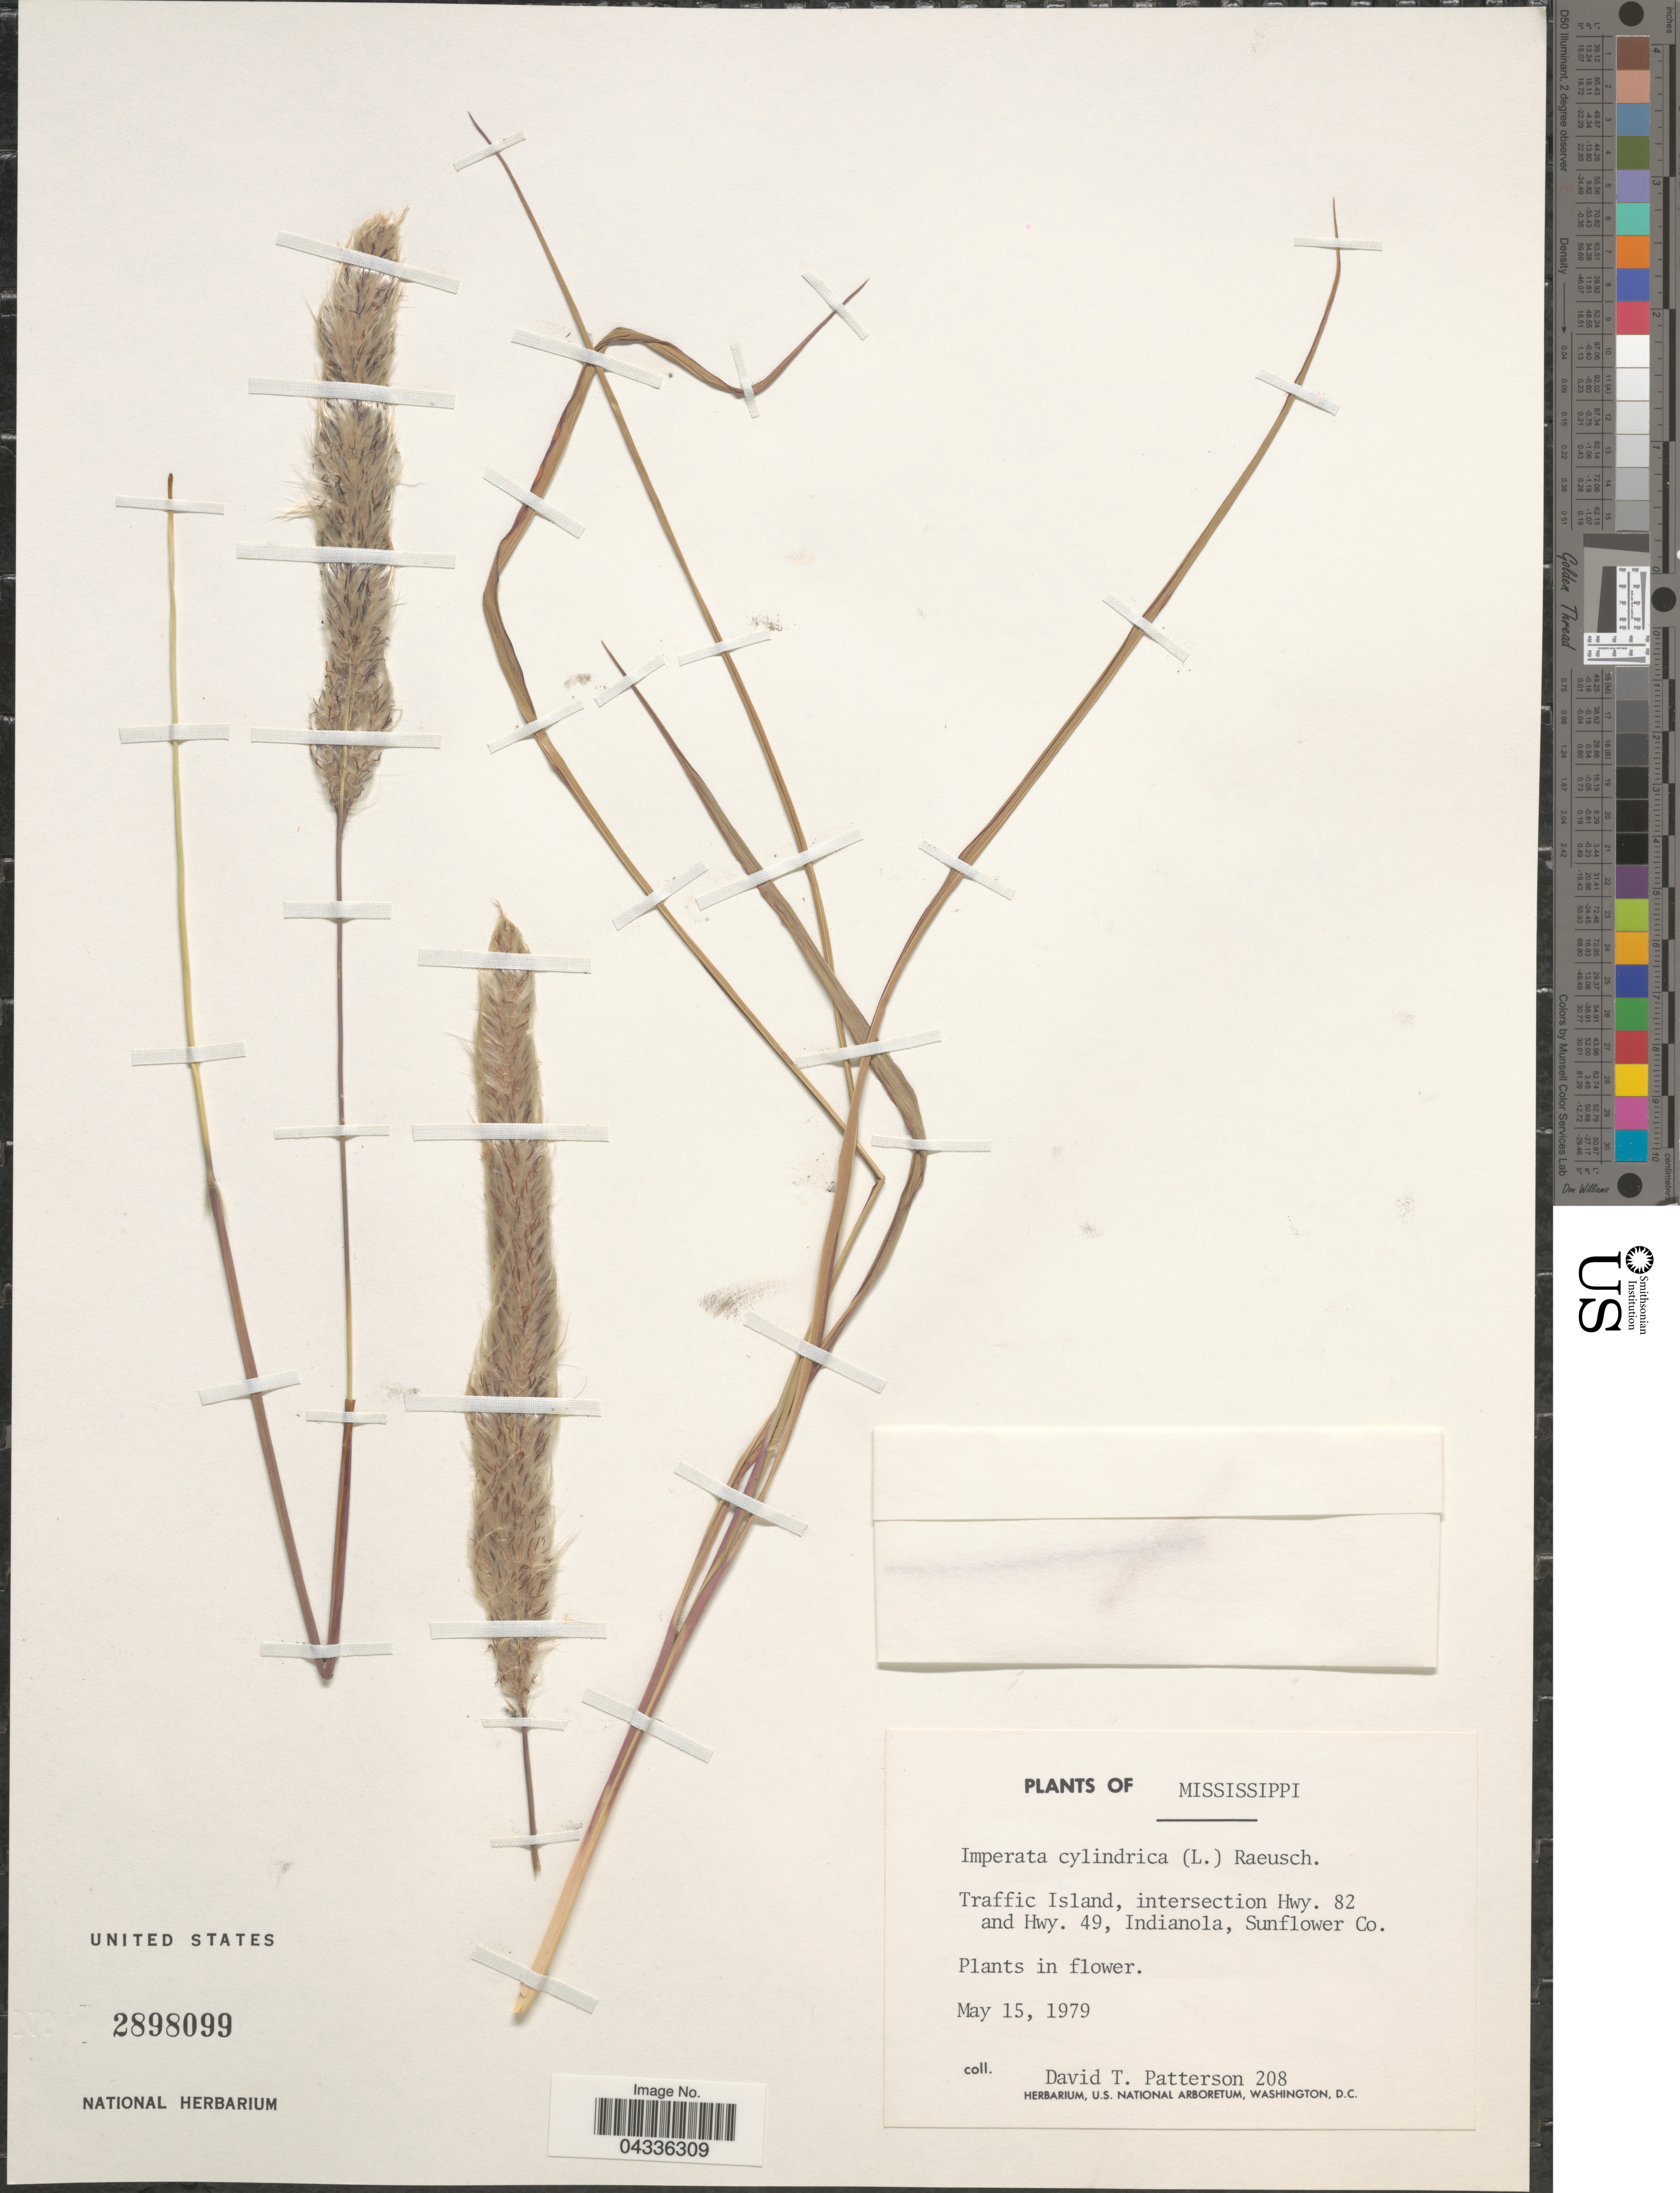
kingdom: Plantae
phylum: Tracheophyta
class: Liliopsida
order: Poales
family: Poaceae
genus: Imperata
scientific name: Imperata cylindrica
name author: (L.) P. Beauv.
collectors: D. Patterson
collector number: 208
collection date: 1979-05-15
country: United States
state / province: Mississippi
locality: Traffic Island, intersection Hwy. 82 and Hwy. 49, Indianola, Sunflower Co.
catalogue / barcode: US 2898099